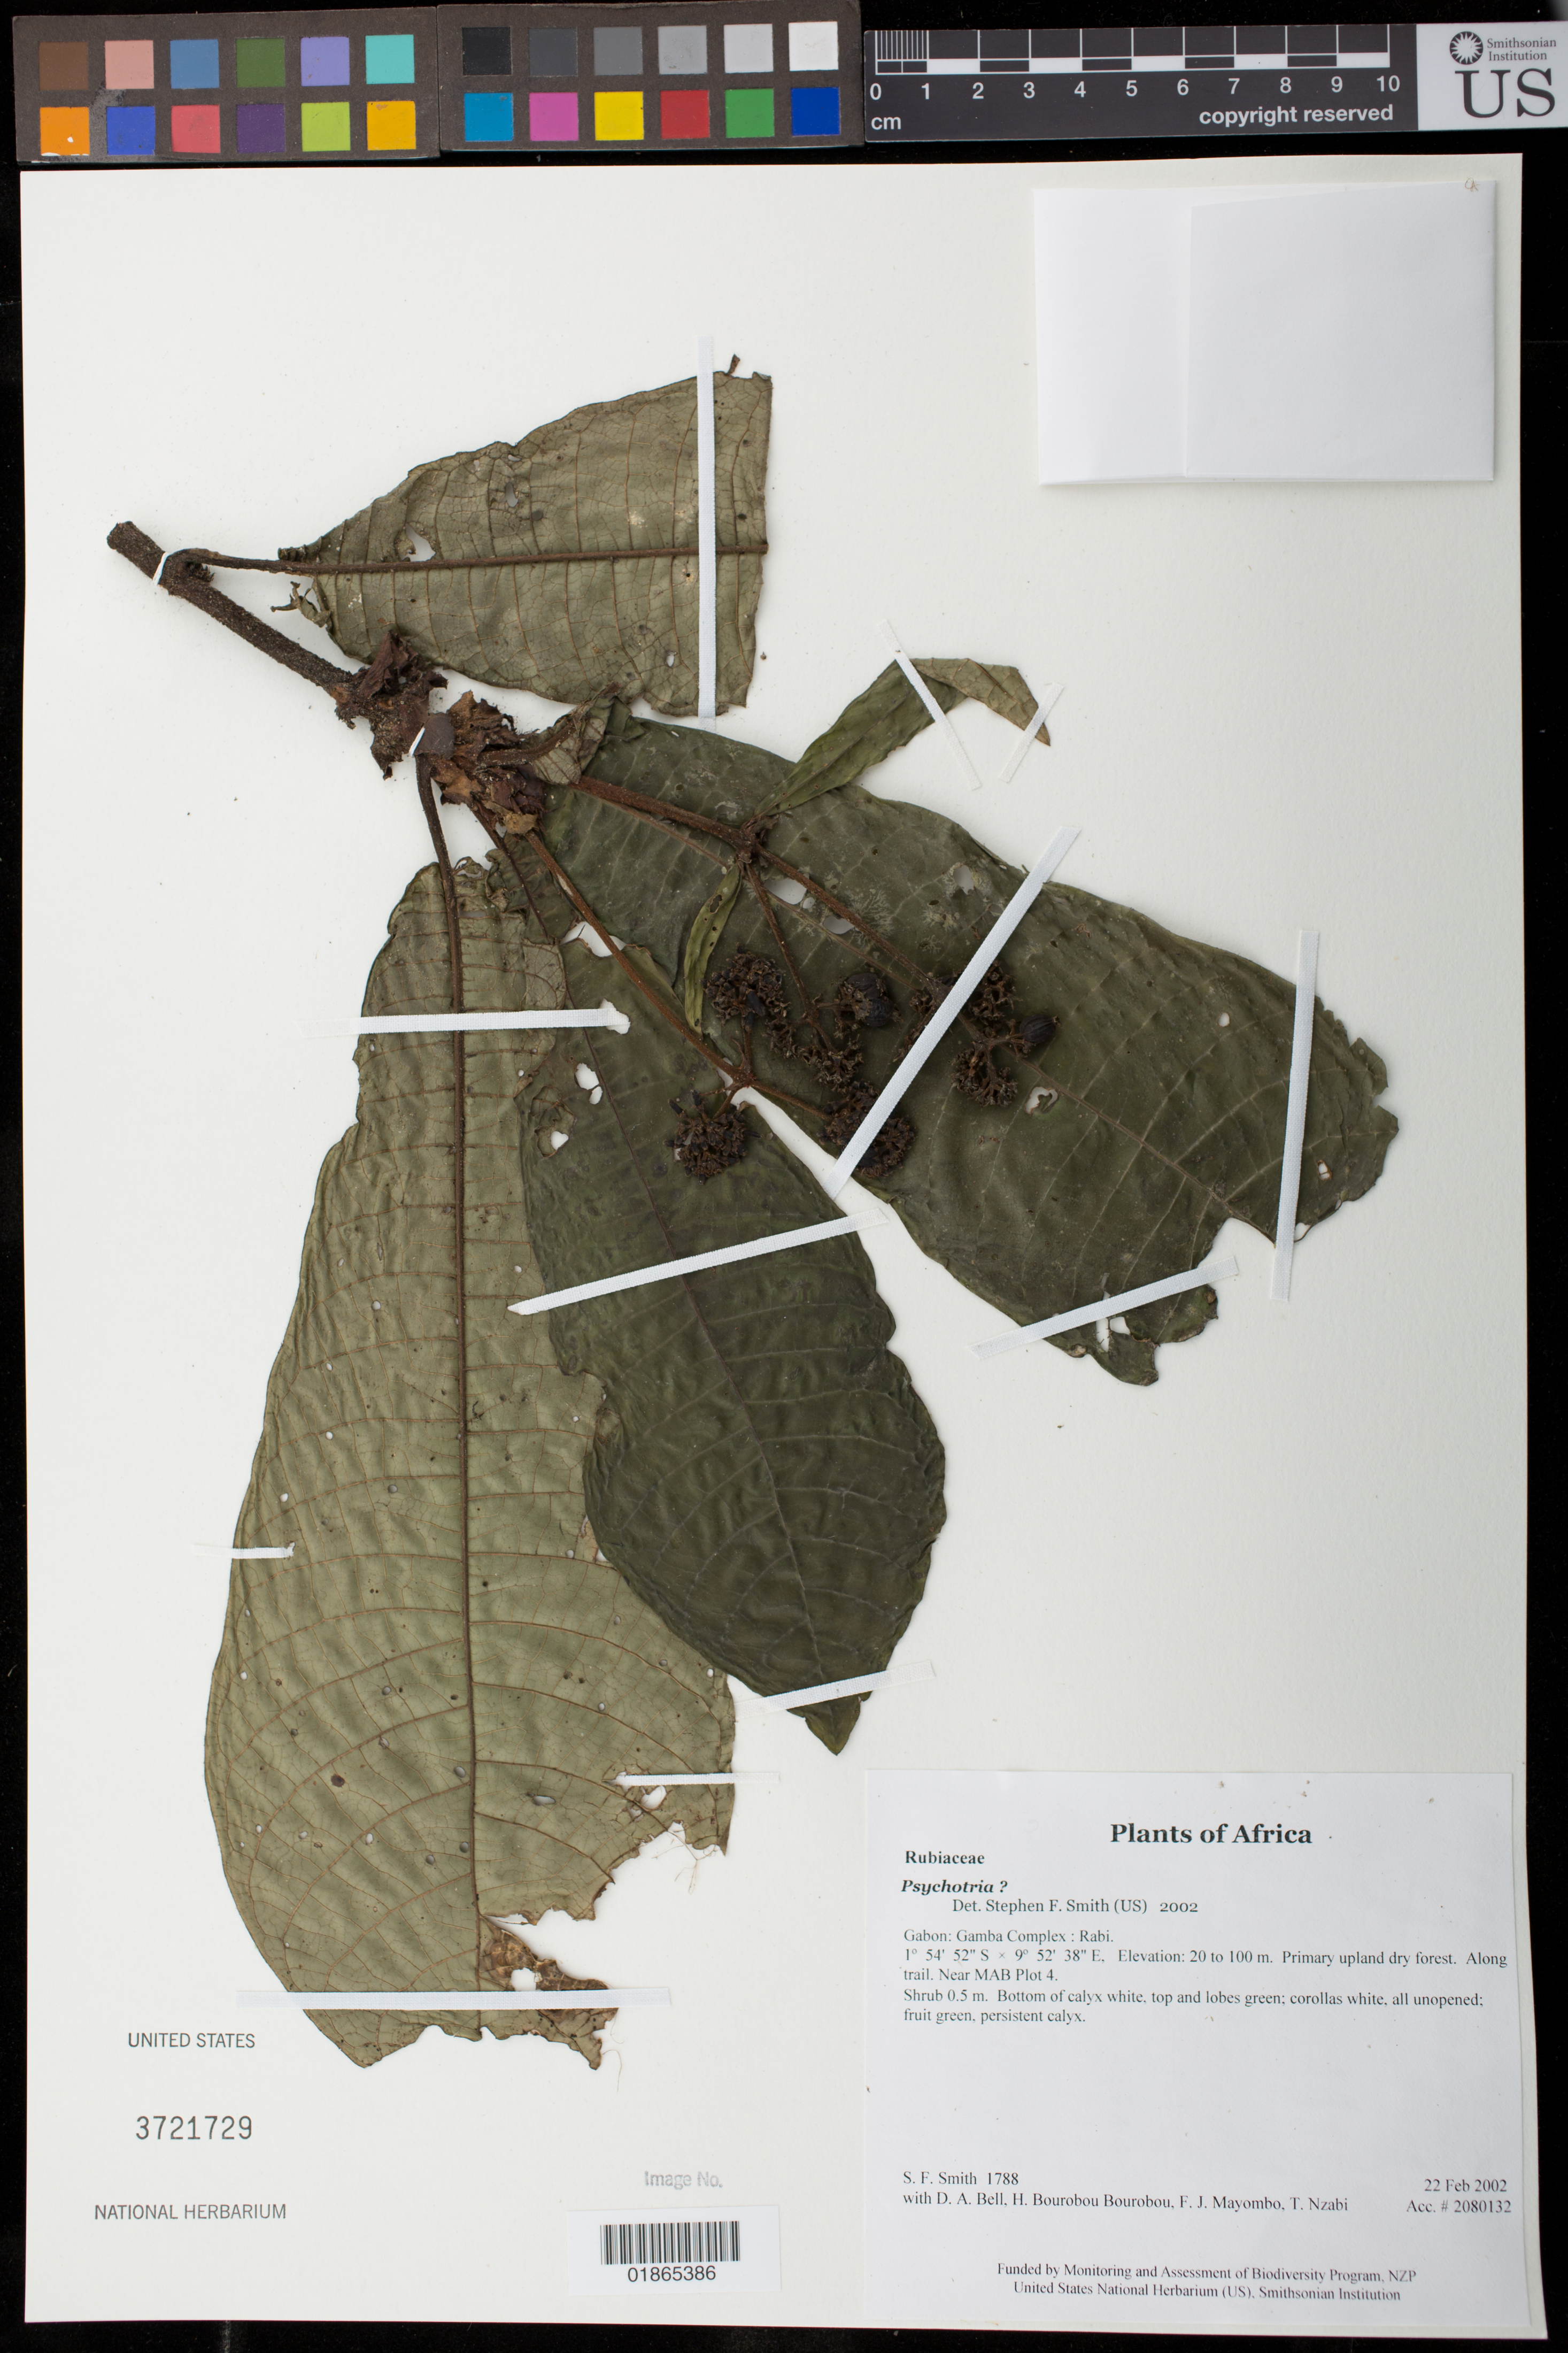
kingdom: Plantae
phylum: Tracheophyta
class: Magnoliopsida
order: Gentianales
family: Rubiaceae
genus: Psychotria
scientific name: Psychotria sp.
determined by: Smith, Stephen F., (US), NMNH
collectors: S.F. Smith, D. A. Bell, H. Bourobou Bourobou & F. J. Mayombo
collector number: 1788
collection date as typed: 22 Feb 2002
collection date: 2002-02-22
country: Gabon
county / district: Gamba Complex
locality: Rabi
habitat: Primary upland dry forest. Along trail. Near MAB Plot 4.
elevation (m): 20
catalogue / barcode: US 3721729